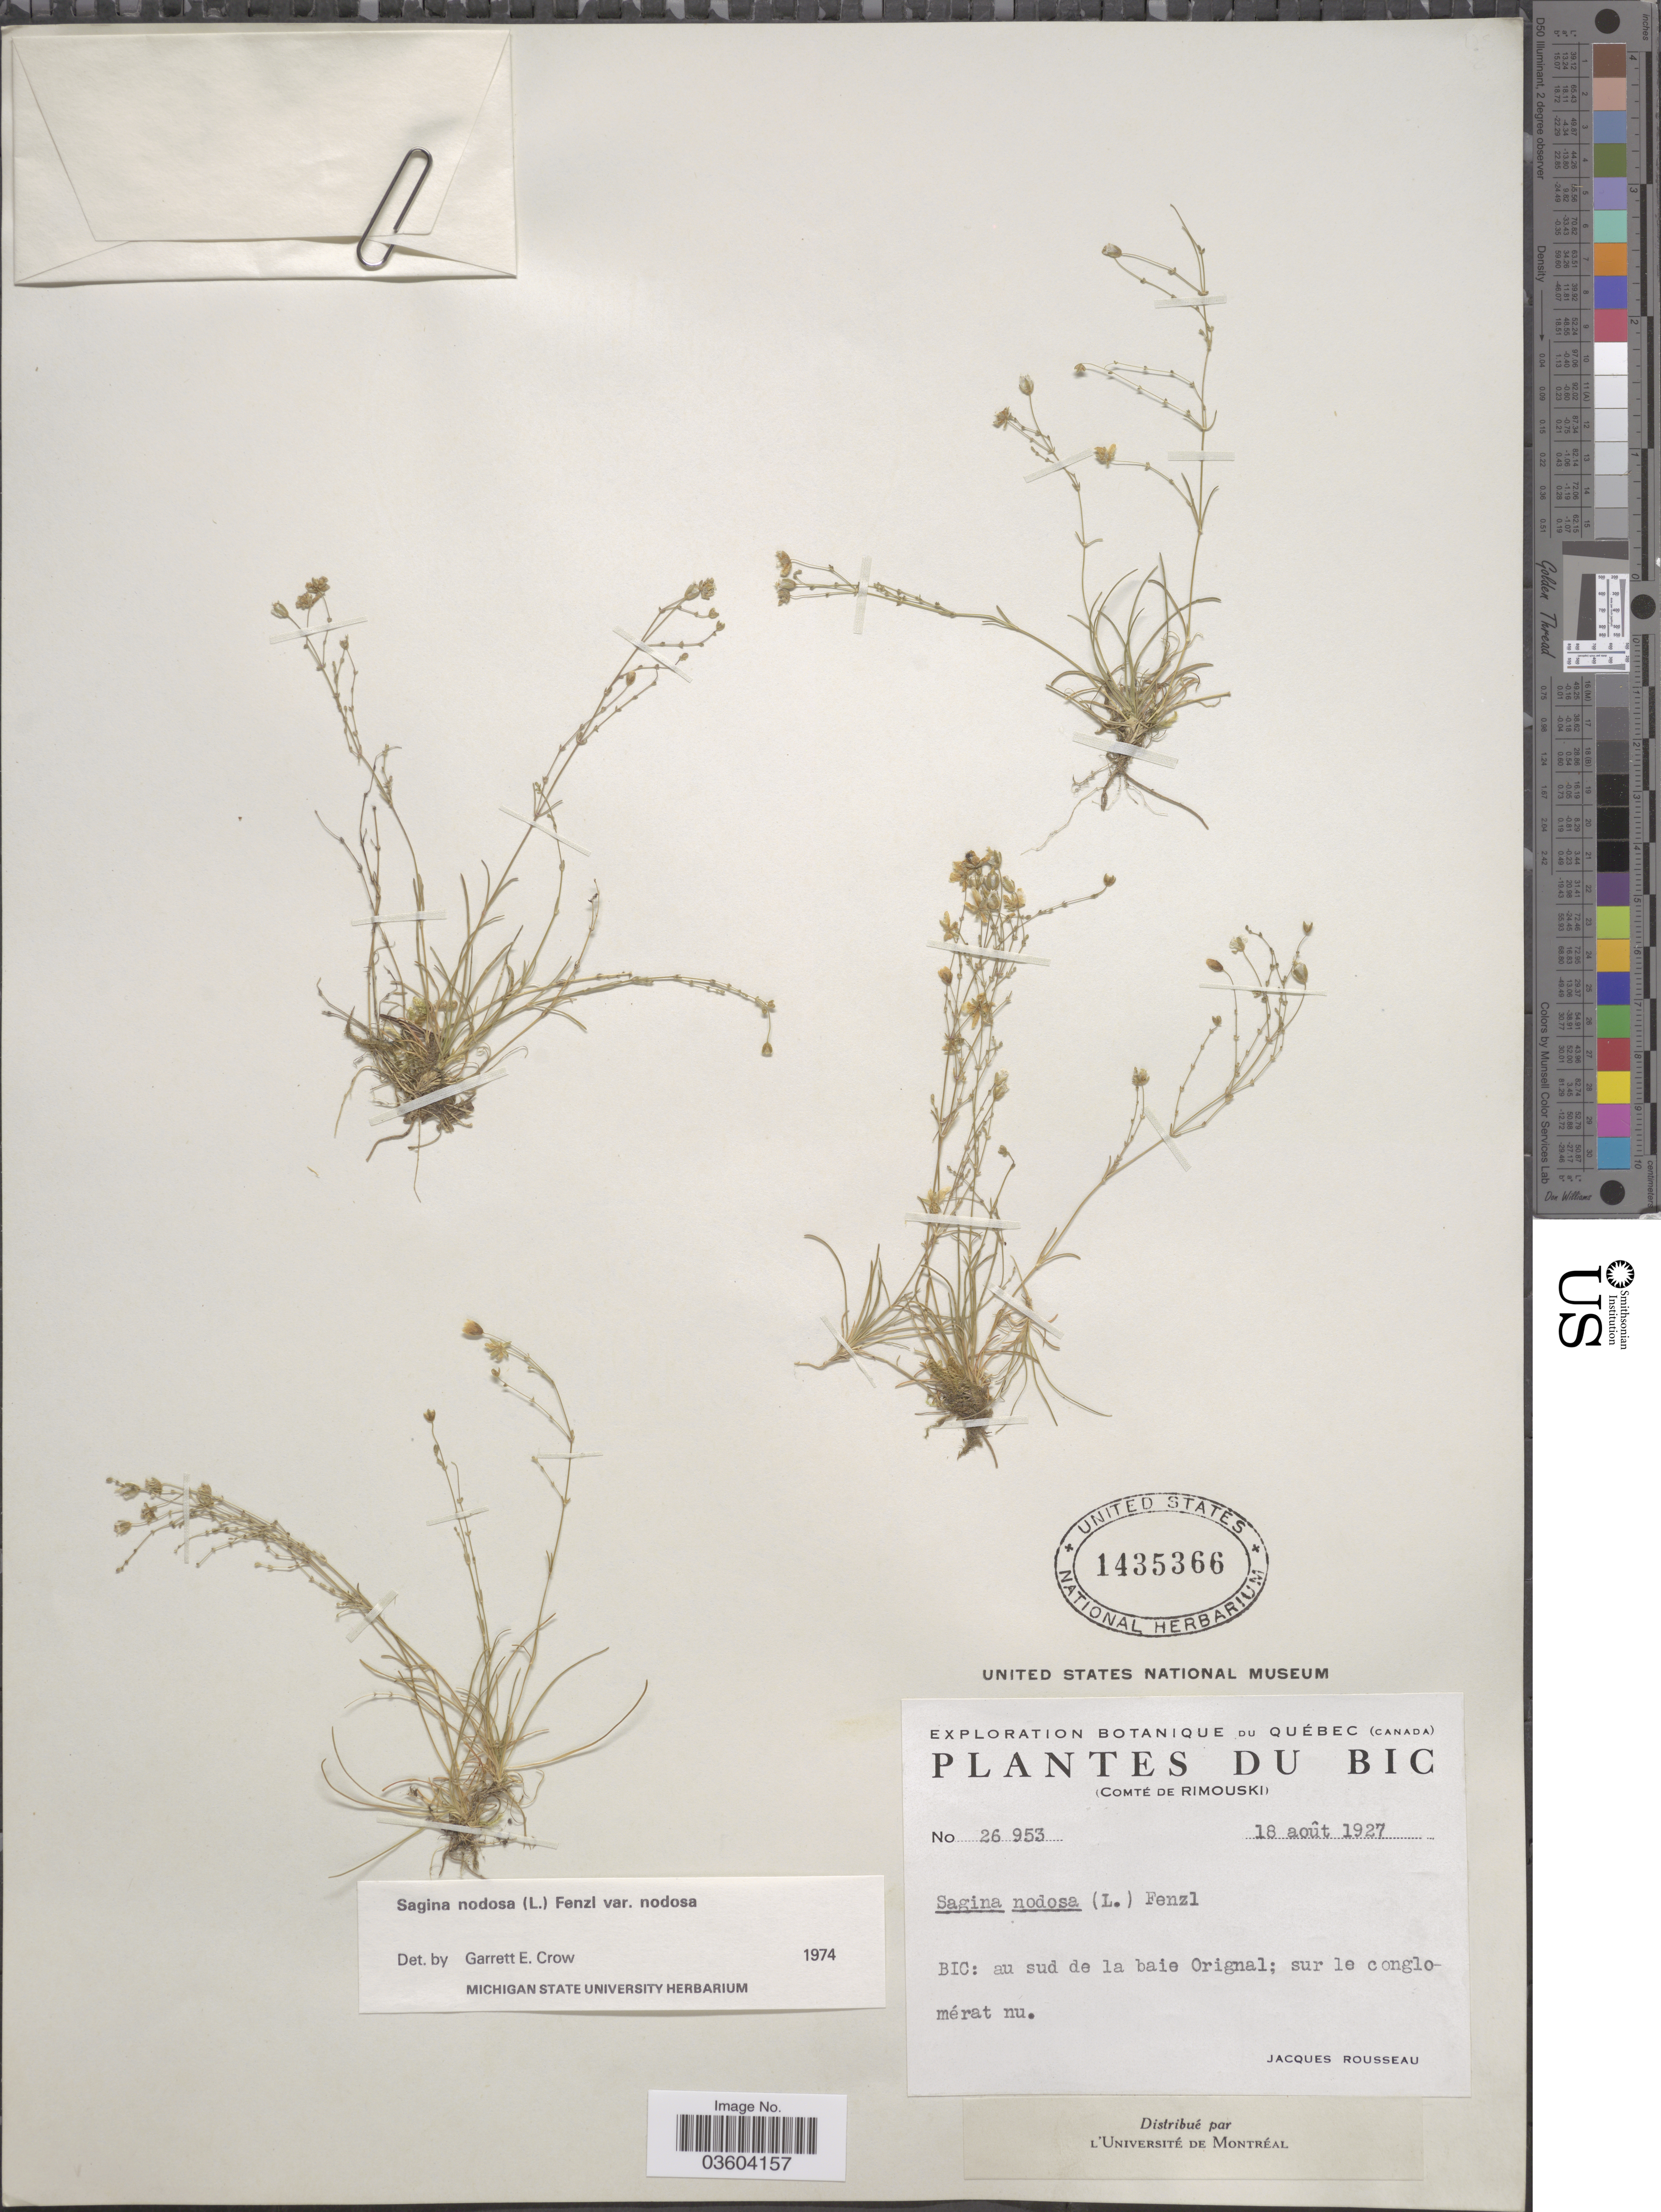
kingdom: Plantae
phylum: Tracheophyta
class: Magnoliopsida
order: Caryophyllales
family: Caryophyllaceae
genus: Sagina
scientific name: Sagina nodosa var. nodosa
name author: (L.) Fenzl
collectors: J. Rousseau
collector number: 26953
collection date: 1927-08-18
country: Canada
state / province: Quebec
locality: Bic, (Comté de Rimouski). Bic: au sud de la baie Orignal; sur le conglomérat nu.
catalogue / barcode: US 1435366